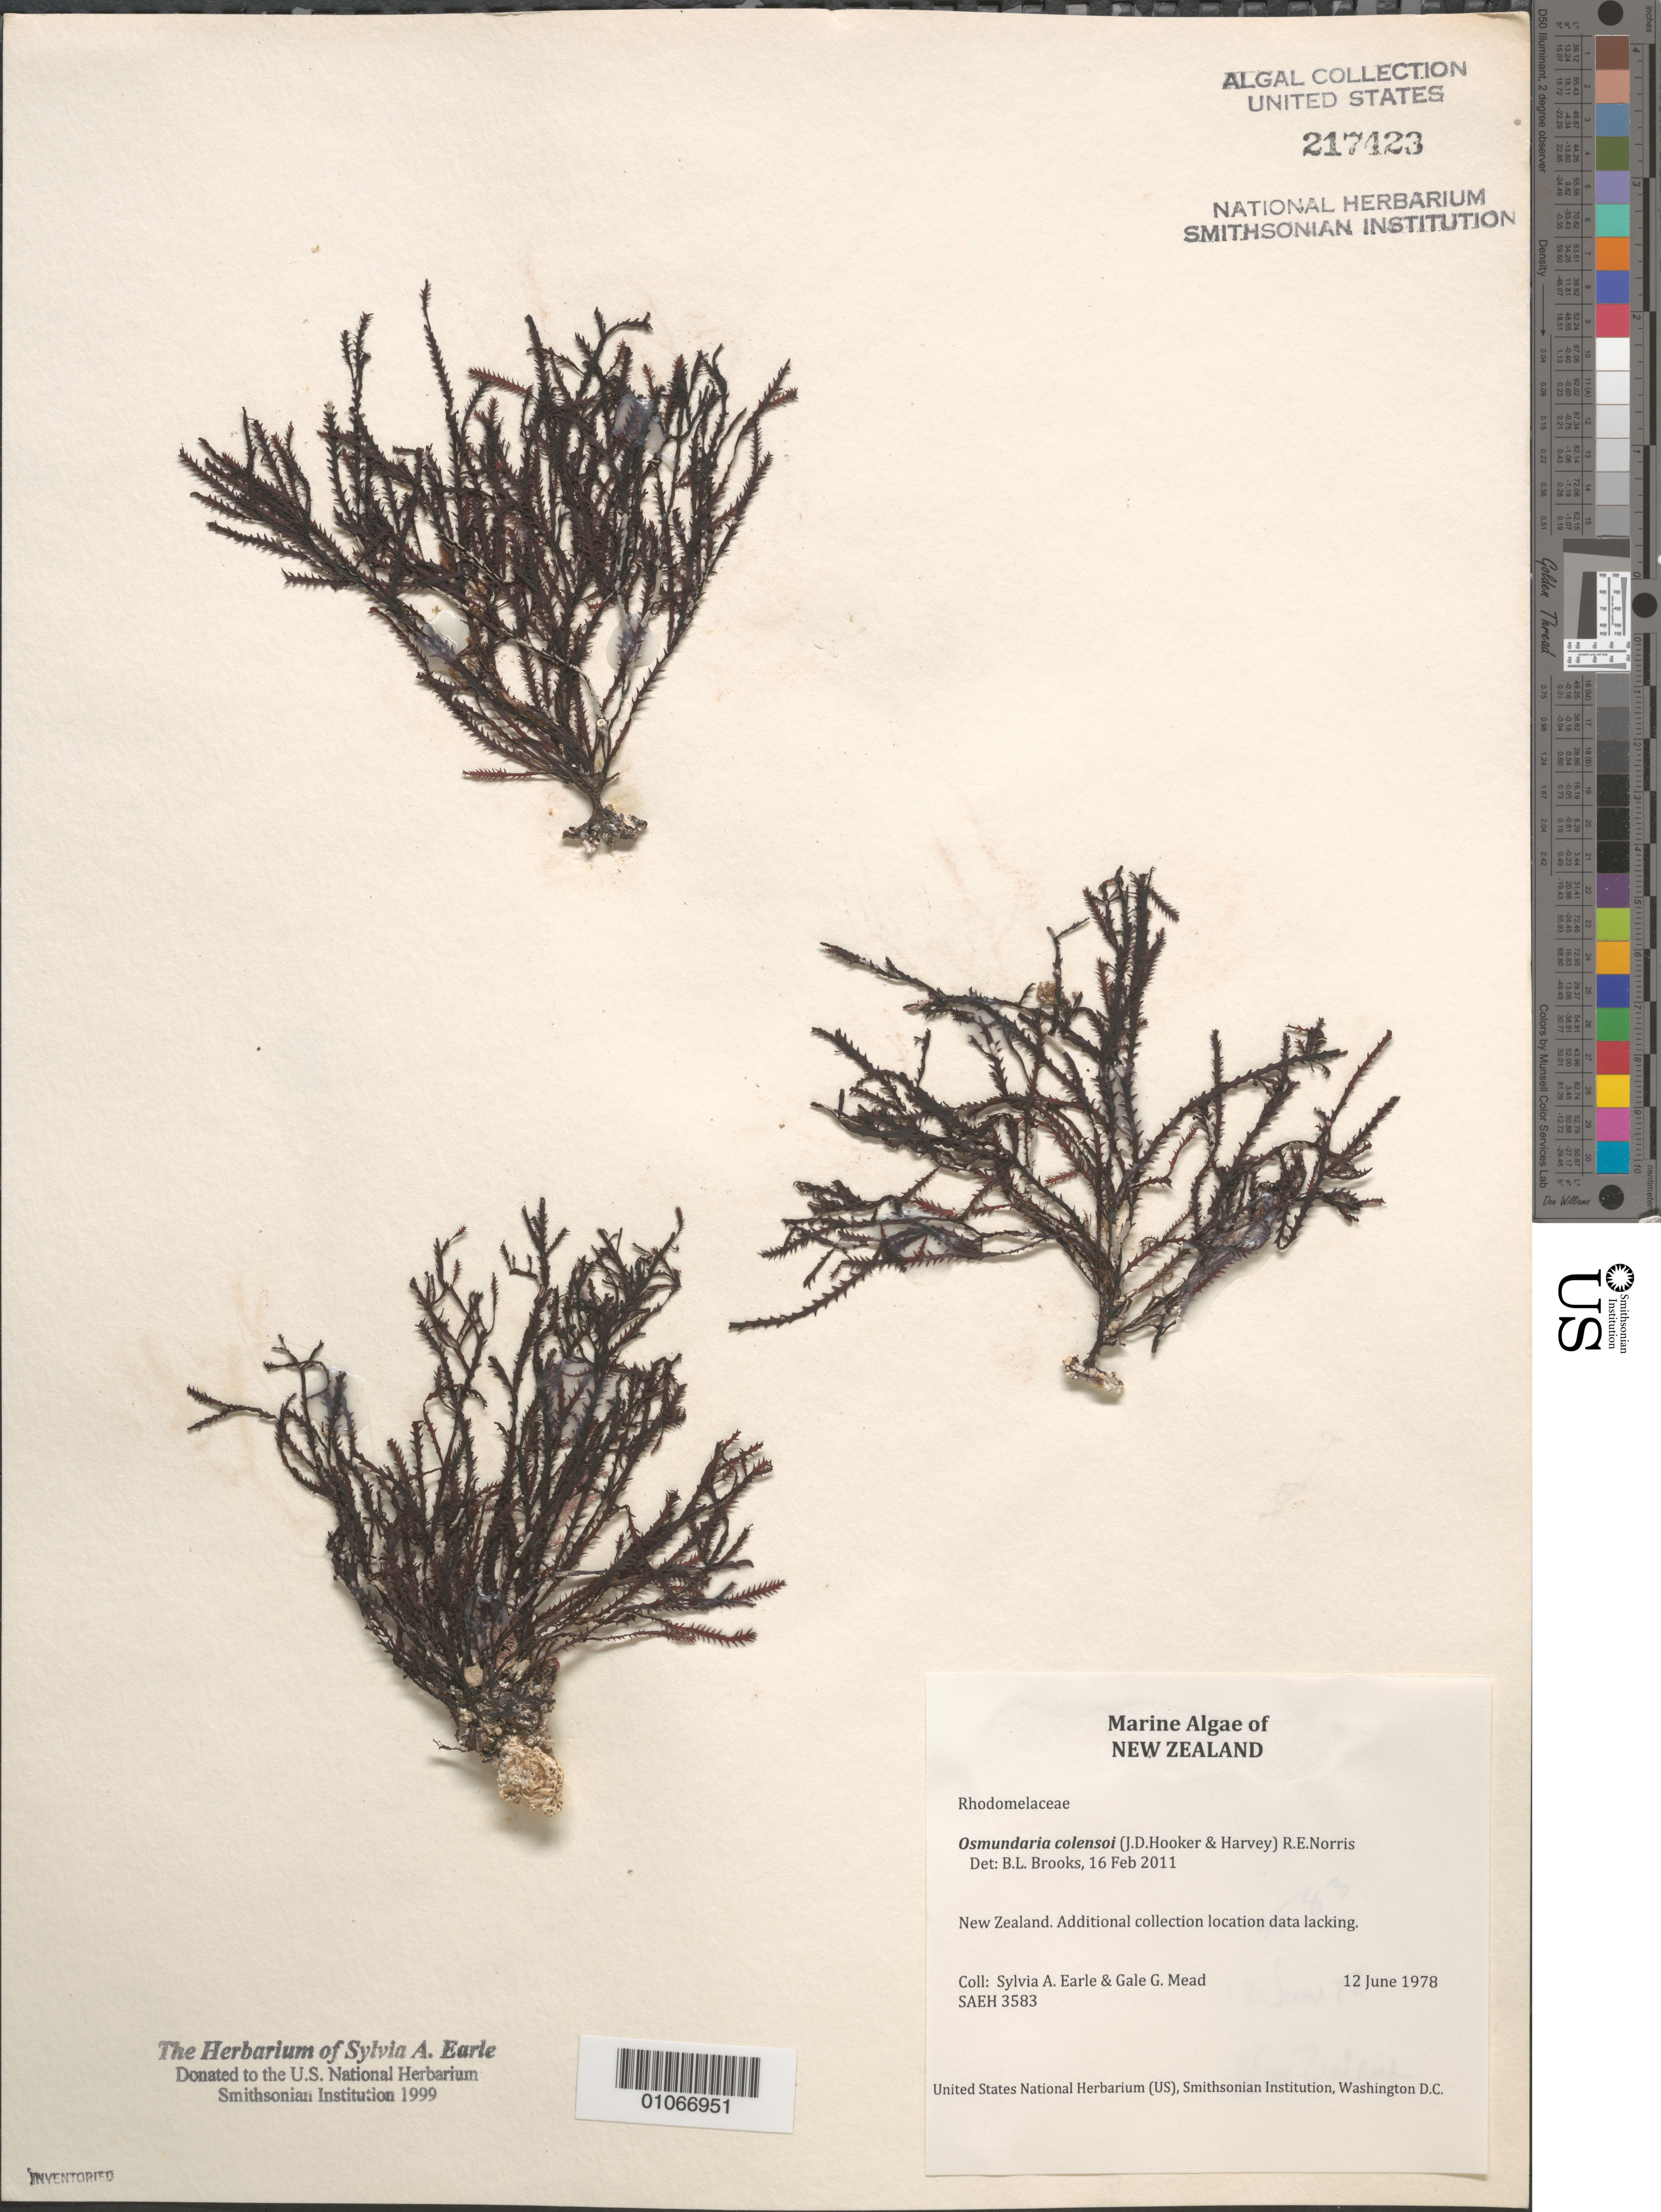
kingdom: Plantae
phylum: Rhodophyta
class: Florideophyceae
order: Ceramiales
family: Rhodomelaceae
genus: Vidalia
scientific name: Vidalia colensoi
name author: (Hook. f. & Harv.) J. Agardh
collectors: S. A. Earle & G. Mead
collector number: SAEH 3583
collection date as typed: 12 Jun 1978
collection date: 1978-06-12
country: New Zealand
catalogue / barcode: US 217423